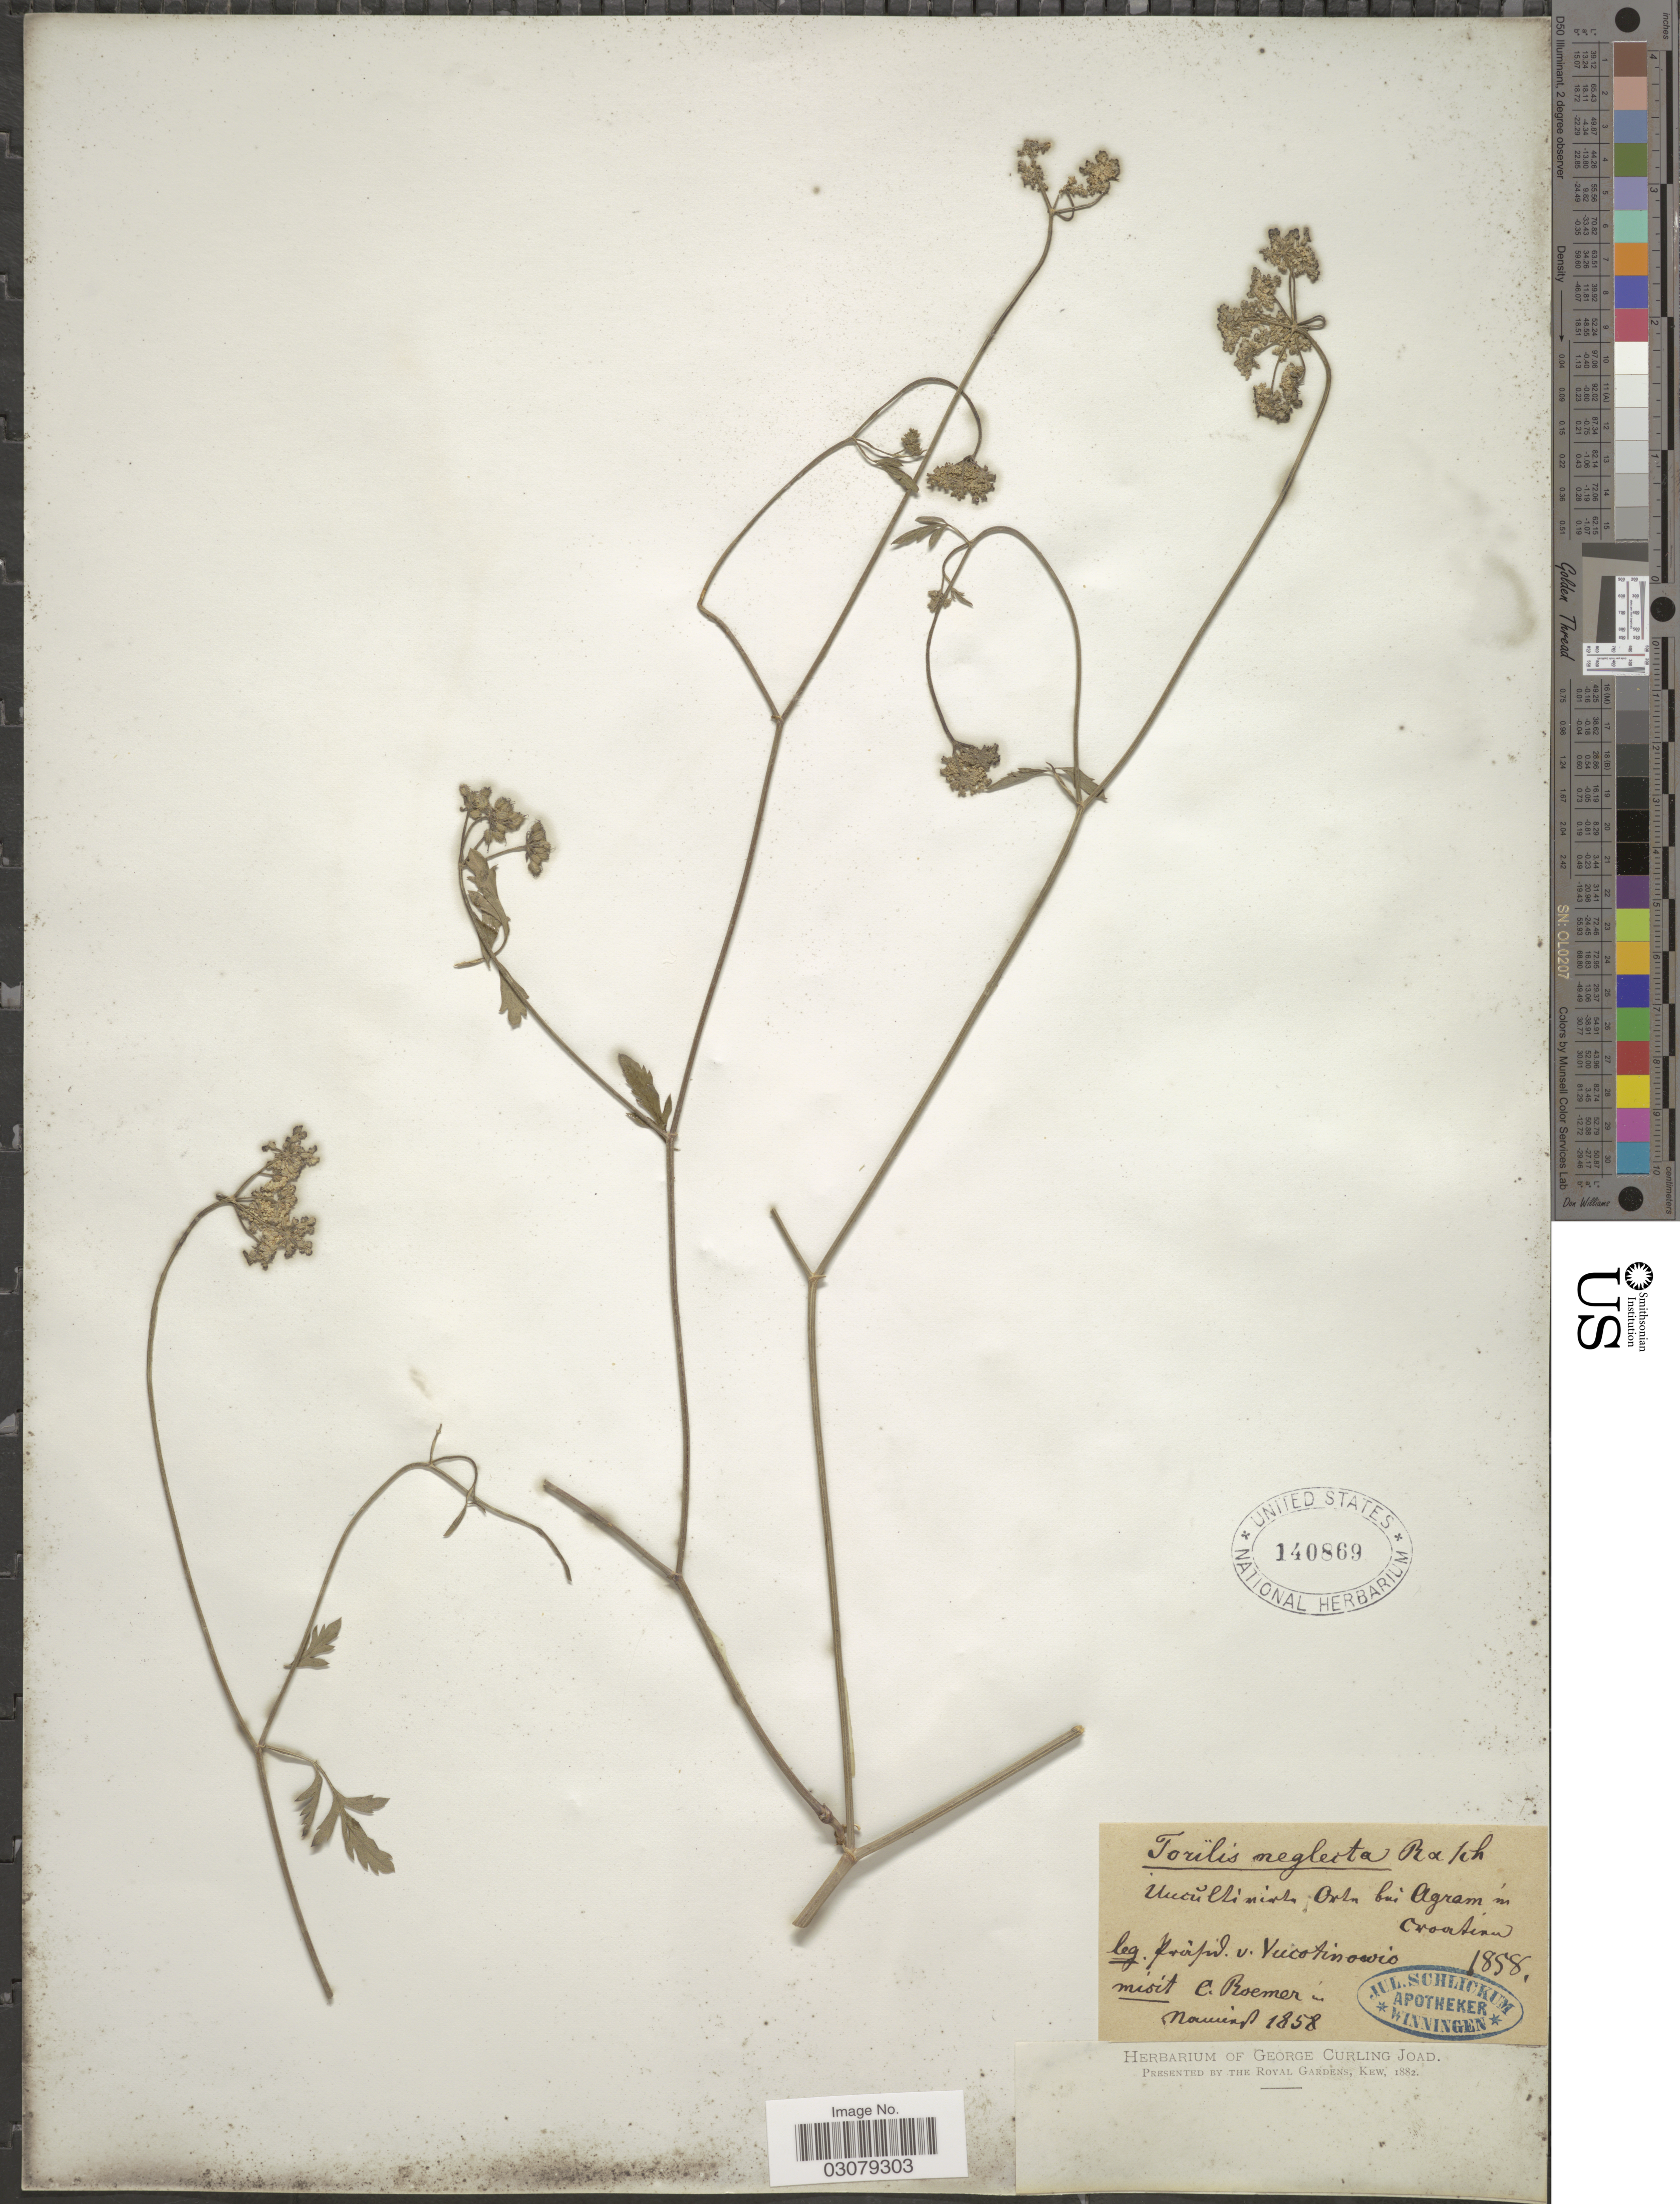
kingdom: Plantae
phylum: Tracheophyta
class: Magnoliopsida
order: Apiales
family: Apiaceae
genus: Torilis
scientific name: Torilis infesta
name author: (L.) Clairv.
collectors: Vucotinowio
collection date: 1858-11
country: Croatia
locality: Vucŭllimisch [interpreted] Ortn [interpreted] bei Agram im Croatian.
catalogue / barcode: US 140869